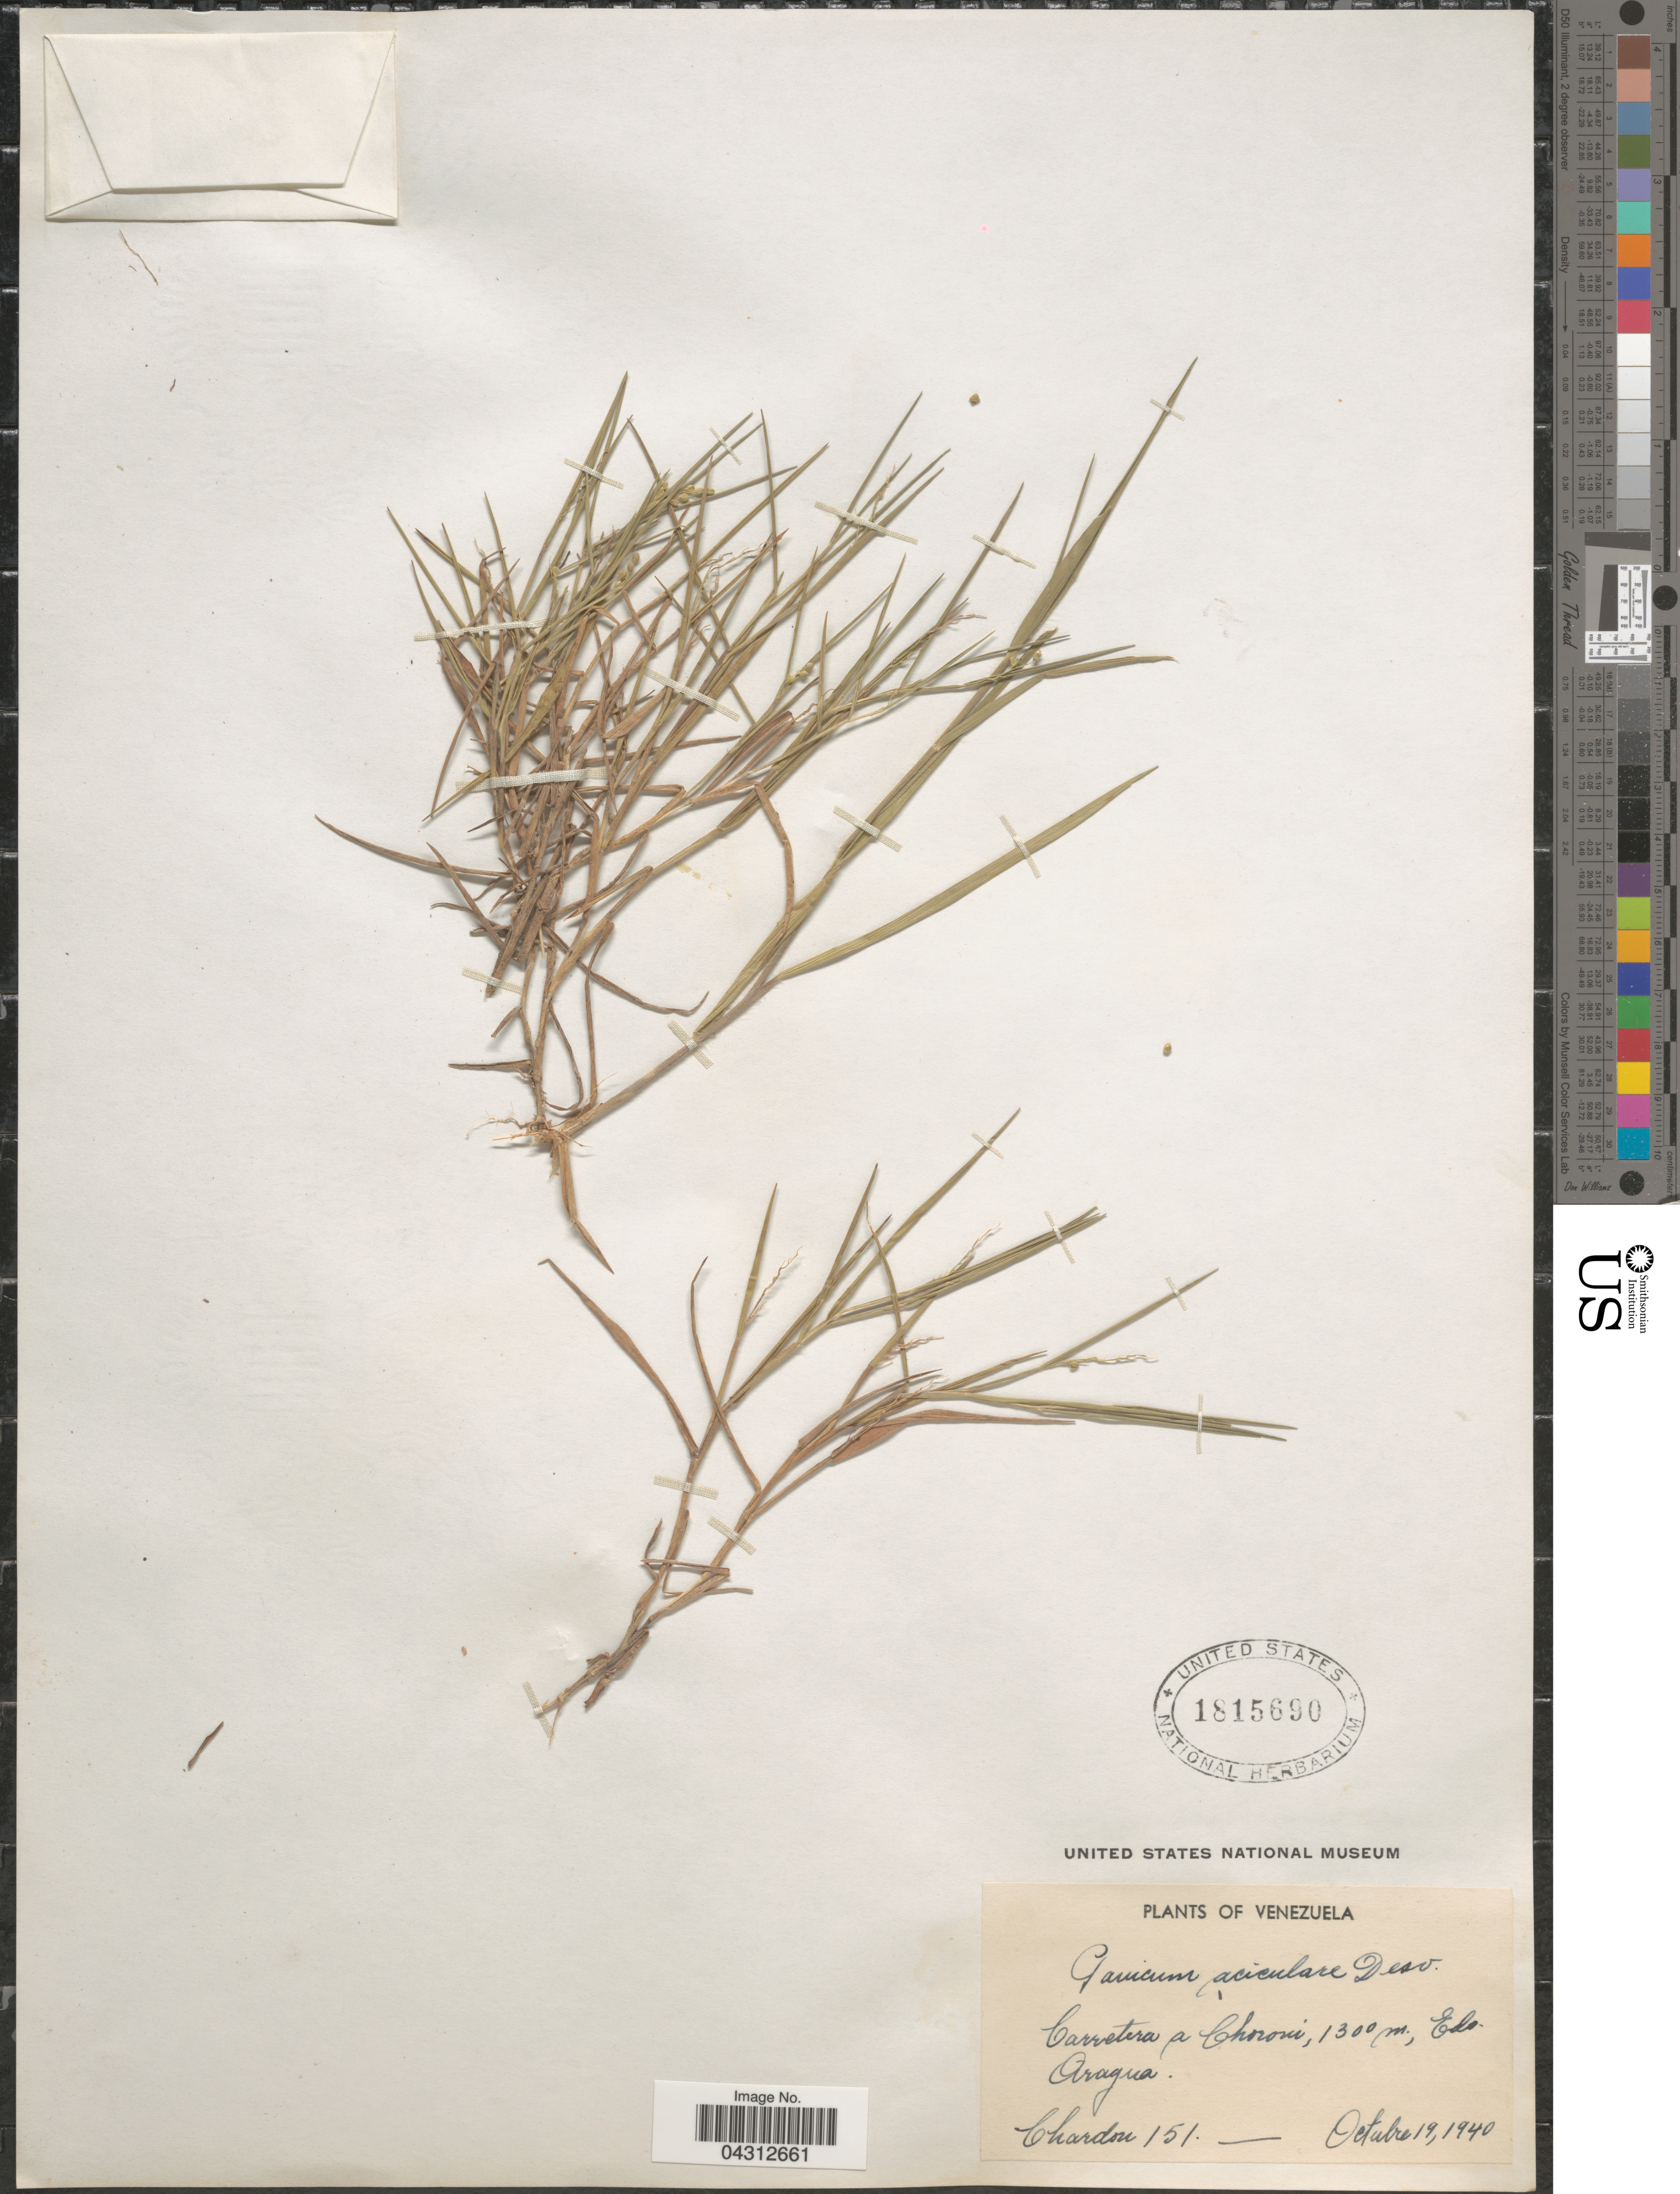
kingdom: Plantae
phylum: Tracheophyta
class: Liliopsida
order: Poales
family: Poaceae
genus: Dichanthelium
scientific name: Dichanthelium aciculare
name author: (Desv. ex Poir.) Gould & C.A. Clark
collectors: Chardon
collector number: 151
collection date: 1940-10-19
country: Venezuela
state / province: Aragua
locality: Carretera Choroni.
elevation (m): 1300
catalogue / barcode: US 1815690